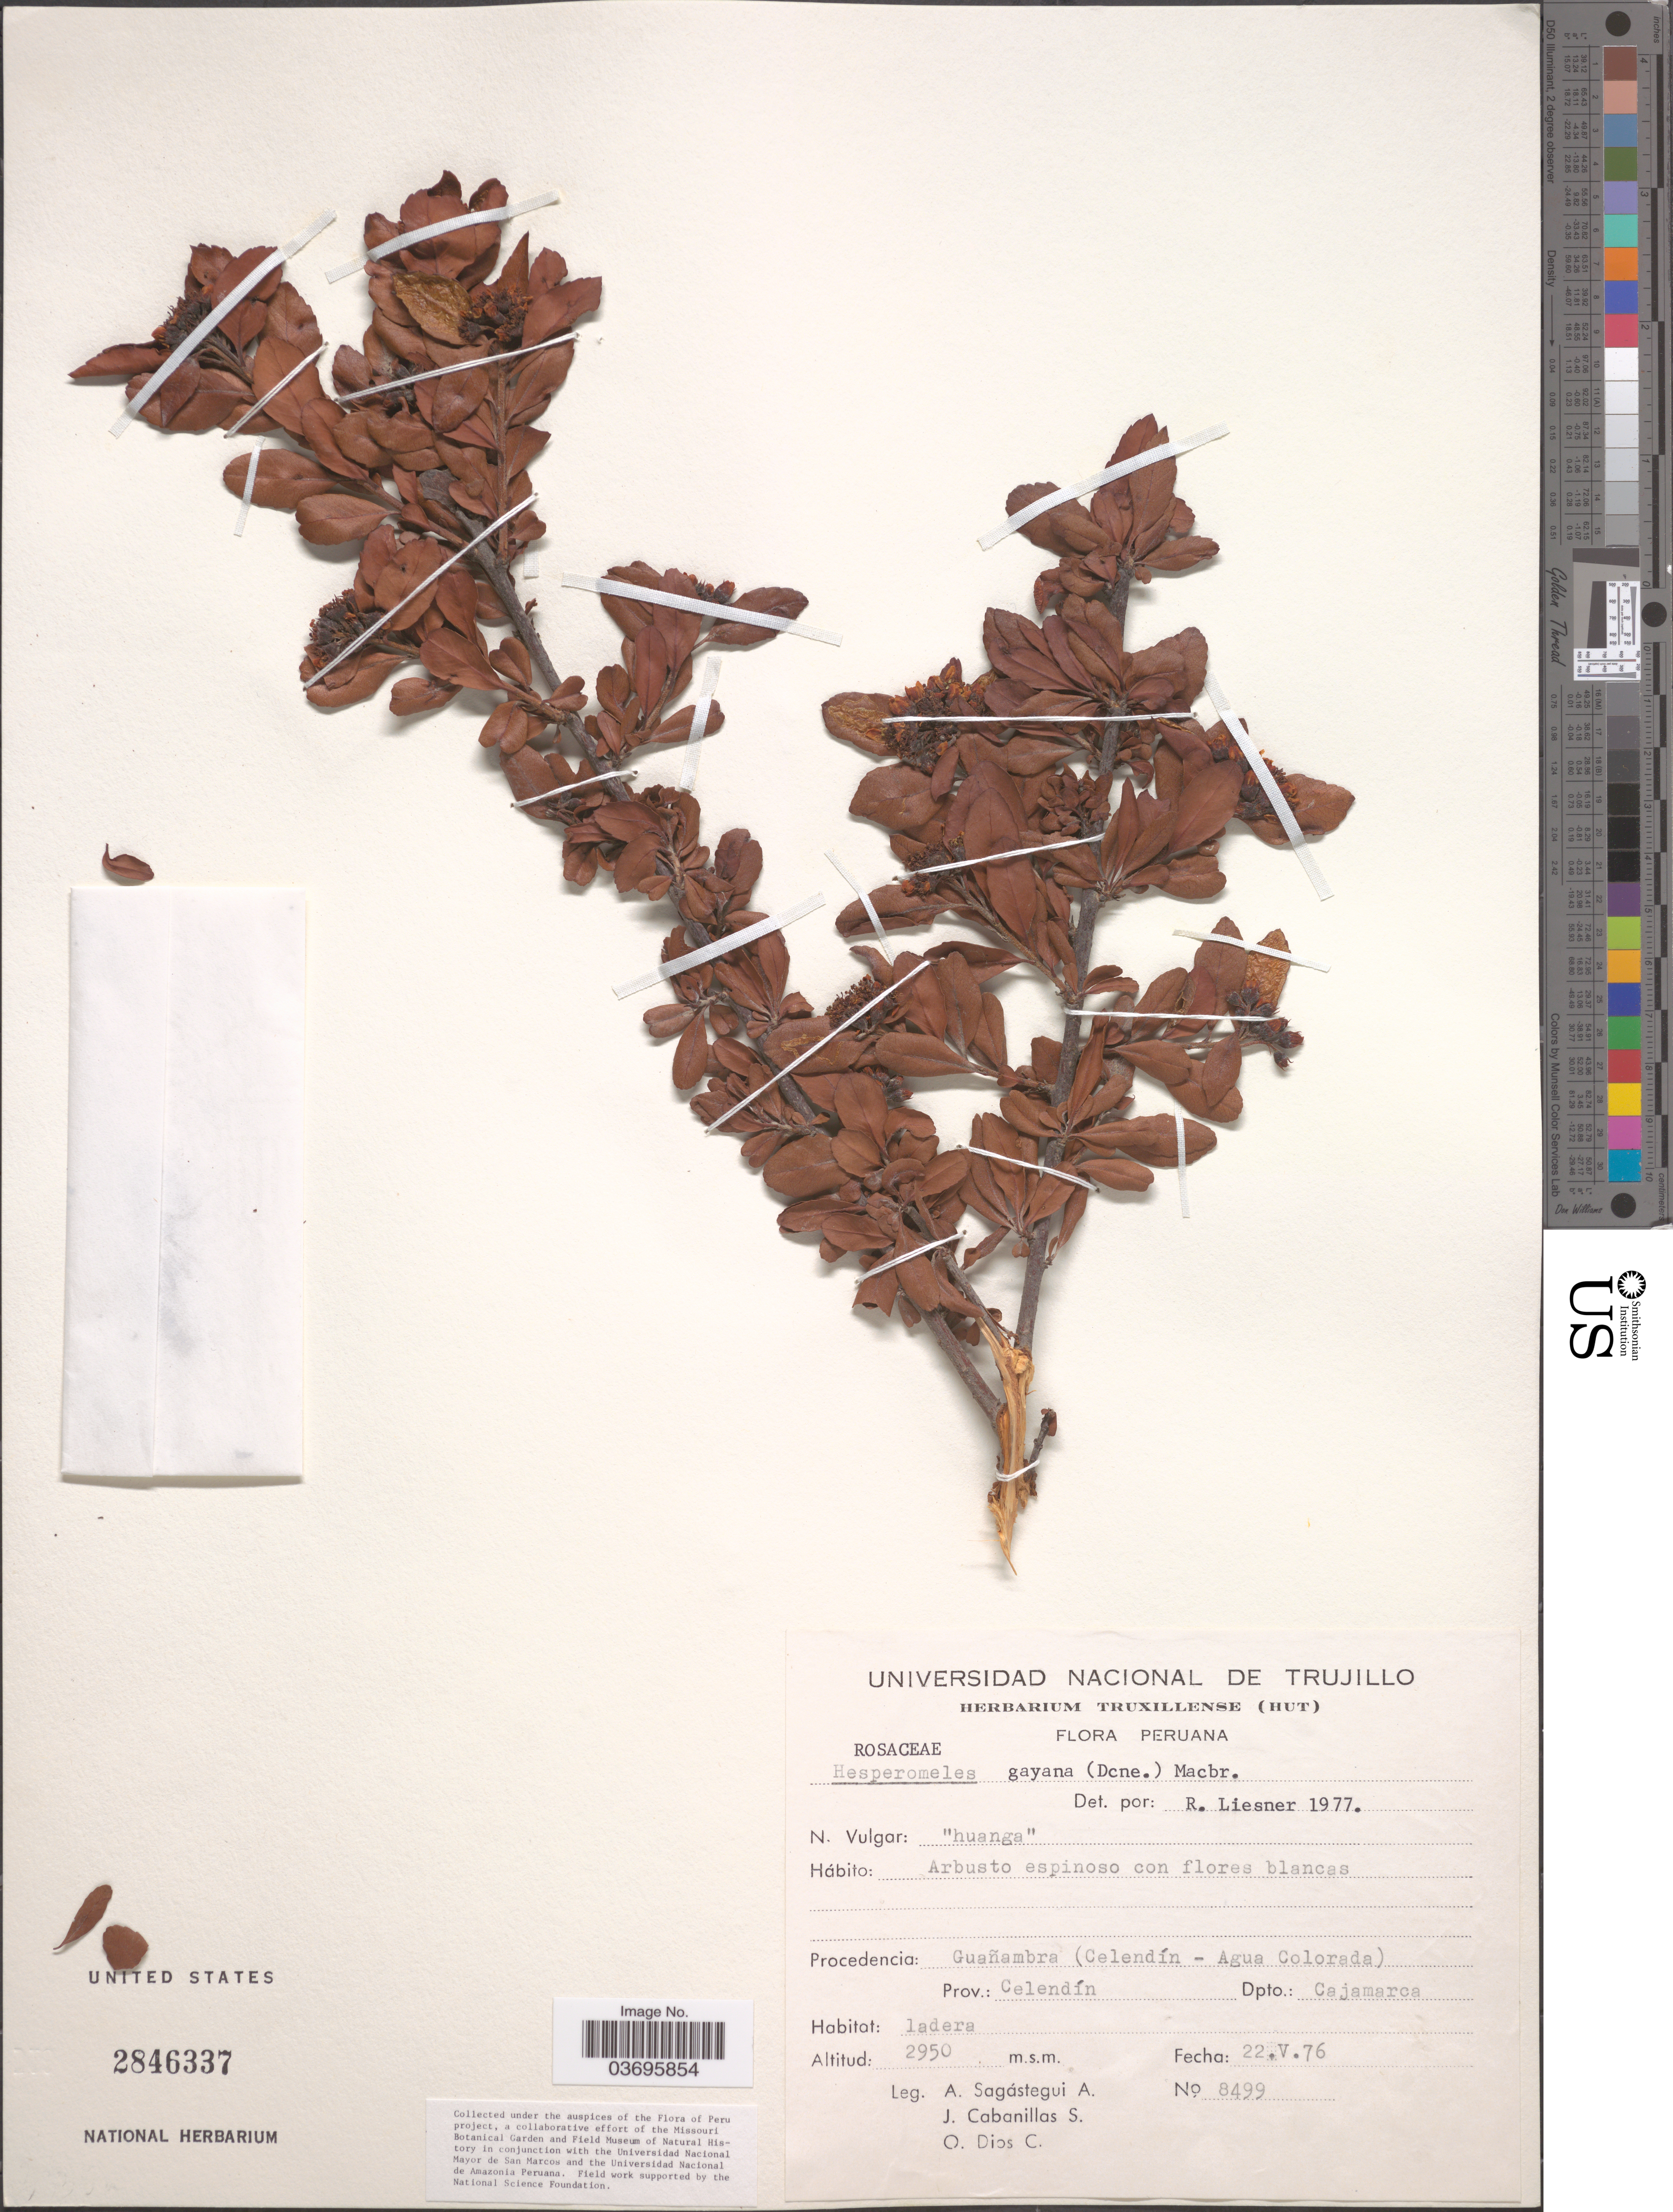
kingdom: Plantae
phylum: Tracheophyta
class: Magnoliopsida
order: Rosales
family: Rosaceae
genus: Hesperomeles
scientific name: Hesperomeles gayana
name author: (Decne.) J.F. Macbr.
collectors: A. Sagástegui A., J. Cabanillas S. & O. Dios C.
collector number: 8499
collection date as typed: Transcribed d/m/y: 22/5/76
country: Peru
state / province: Cajamarca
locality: Procedencia: Guañambra (Celendín - Agua Colorada). Prov.: Celendín, Dpto.: Cajamarca.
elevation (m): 2950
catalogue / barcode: US 2846337